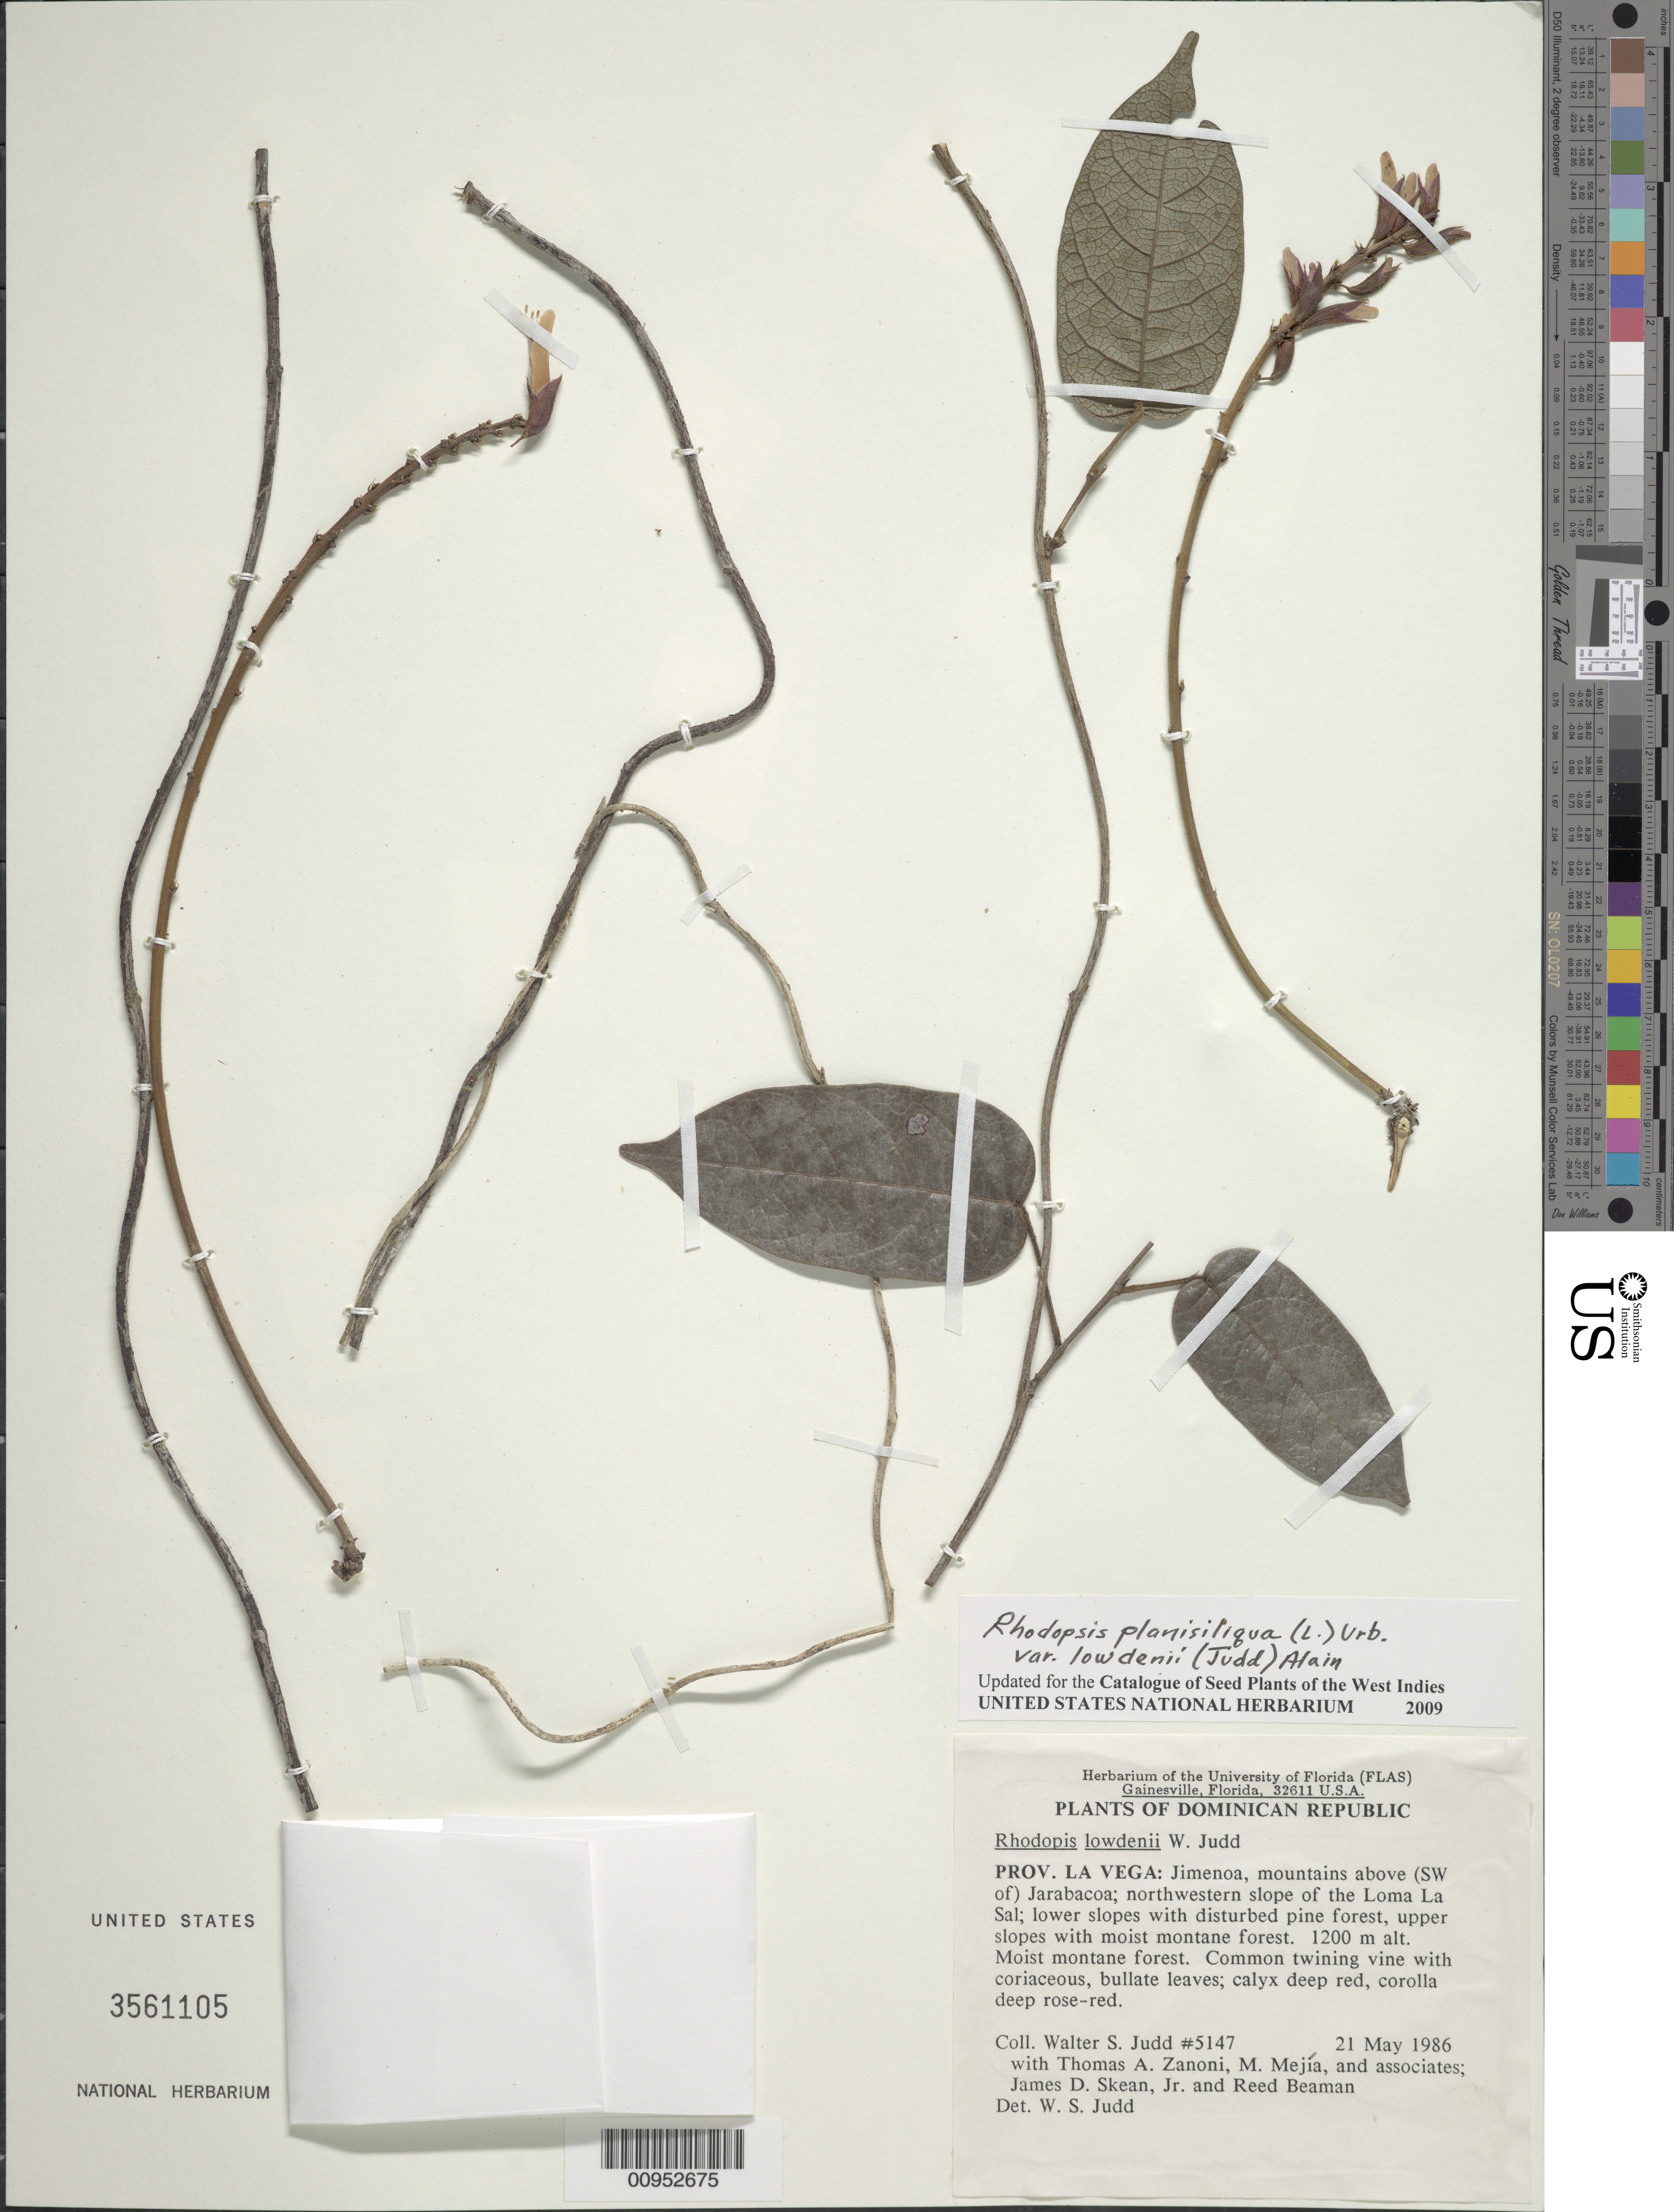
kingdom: Plantae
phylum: Tracheophyta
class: Magnoliopsida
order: Fabales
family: Fabaceae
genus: Rhodopis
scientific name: Rhodopis planisiliqua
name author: (L.) Urb.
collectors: W. S. Judd, T. A. Zanoni, M. Mejia, J. D. Skean & R. S. Beaman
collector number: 5147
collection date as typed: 21 May 1986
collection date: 1986-05-21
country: Dominican Republic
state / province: La Vega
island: Hispaniola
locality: Jimenoa, mountains above (SW of) Jarabacoa; northwestern slope of the Loma La Sal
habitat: Lower slopes with disturbed pine forest, upper slopes with moist montane forest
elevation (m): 1200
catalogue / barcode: US 3561105